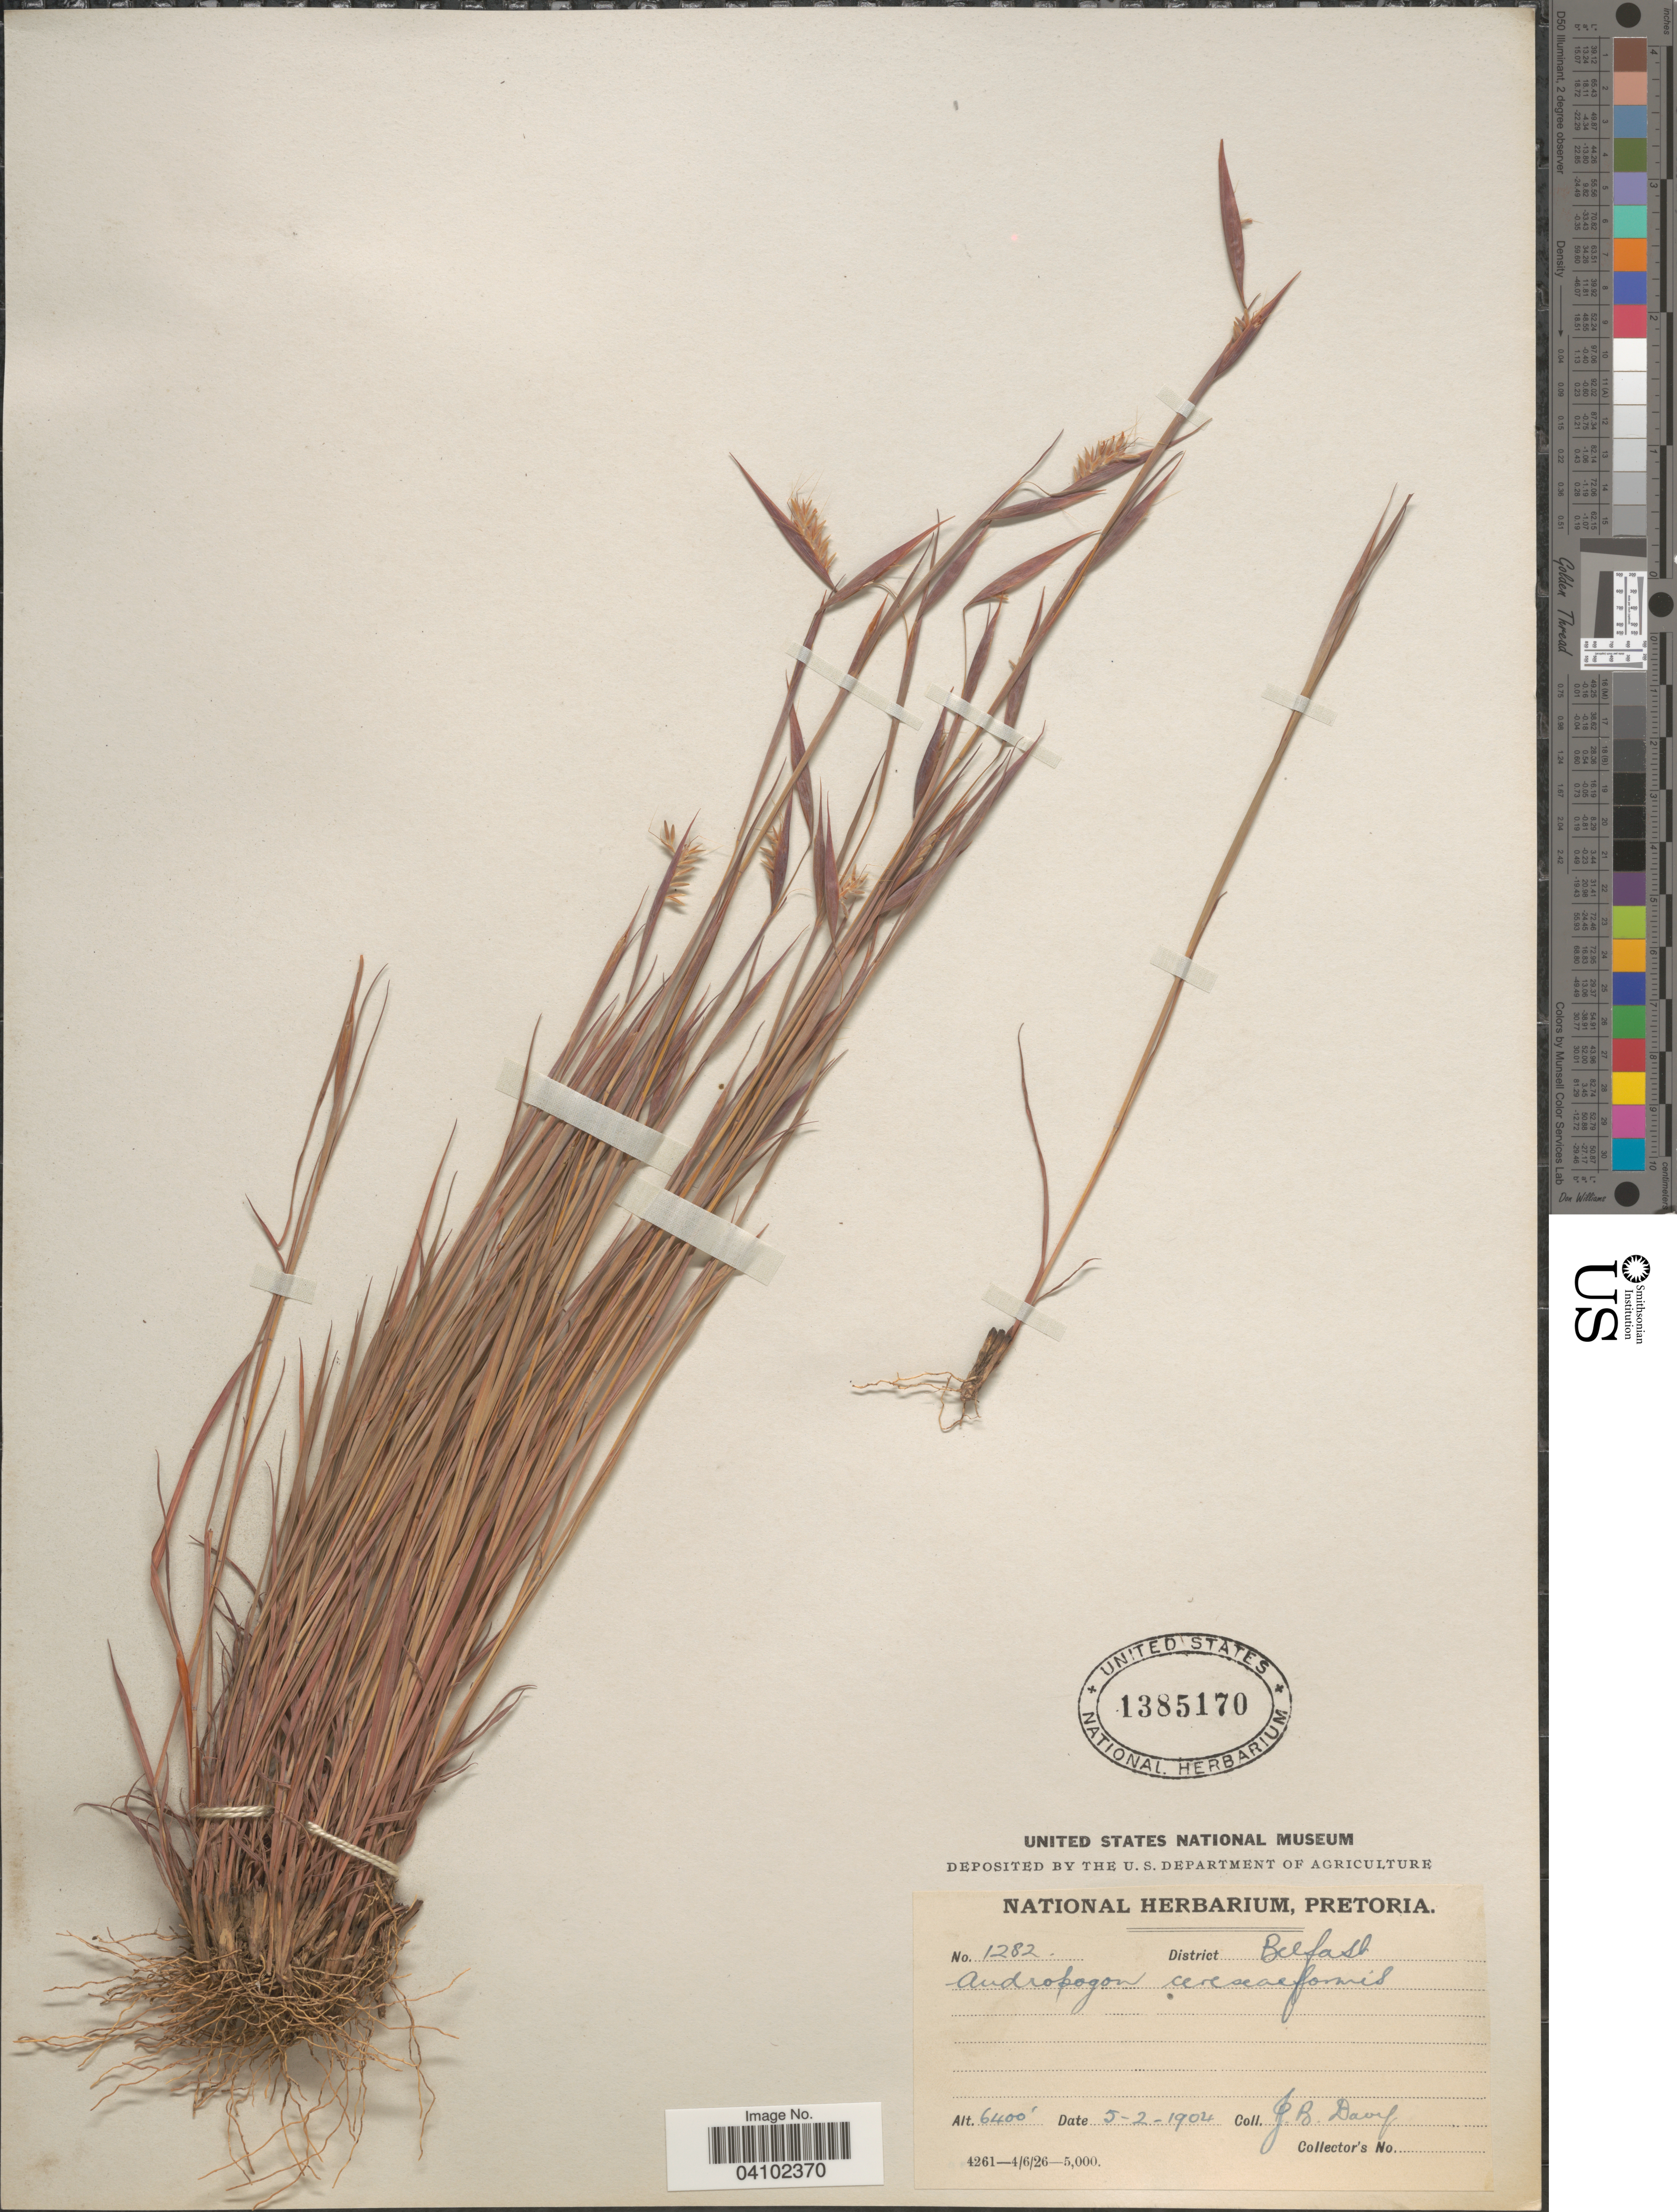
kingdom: Plantae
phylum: Tracheophyta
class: Liliopsida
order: Poales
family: Poaceae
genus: Monocymbium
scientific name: Monocymbium ceresiiforme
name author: (Nees) Stapf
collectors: J. Burtt Davy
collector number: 1282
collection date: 1904-02-05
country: South Africa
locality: District Belfast.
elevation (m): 1951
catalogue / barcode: US 1385170